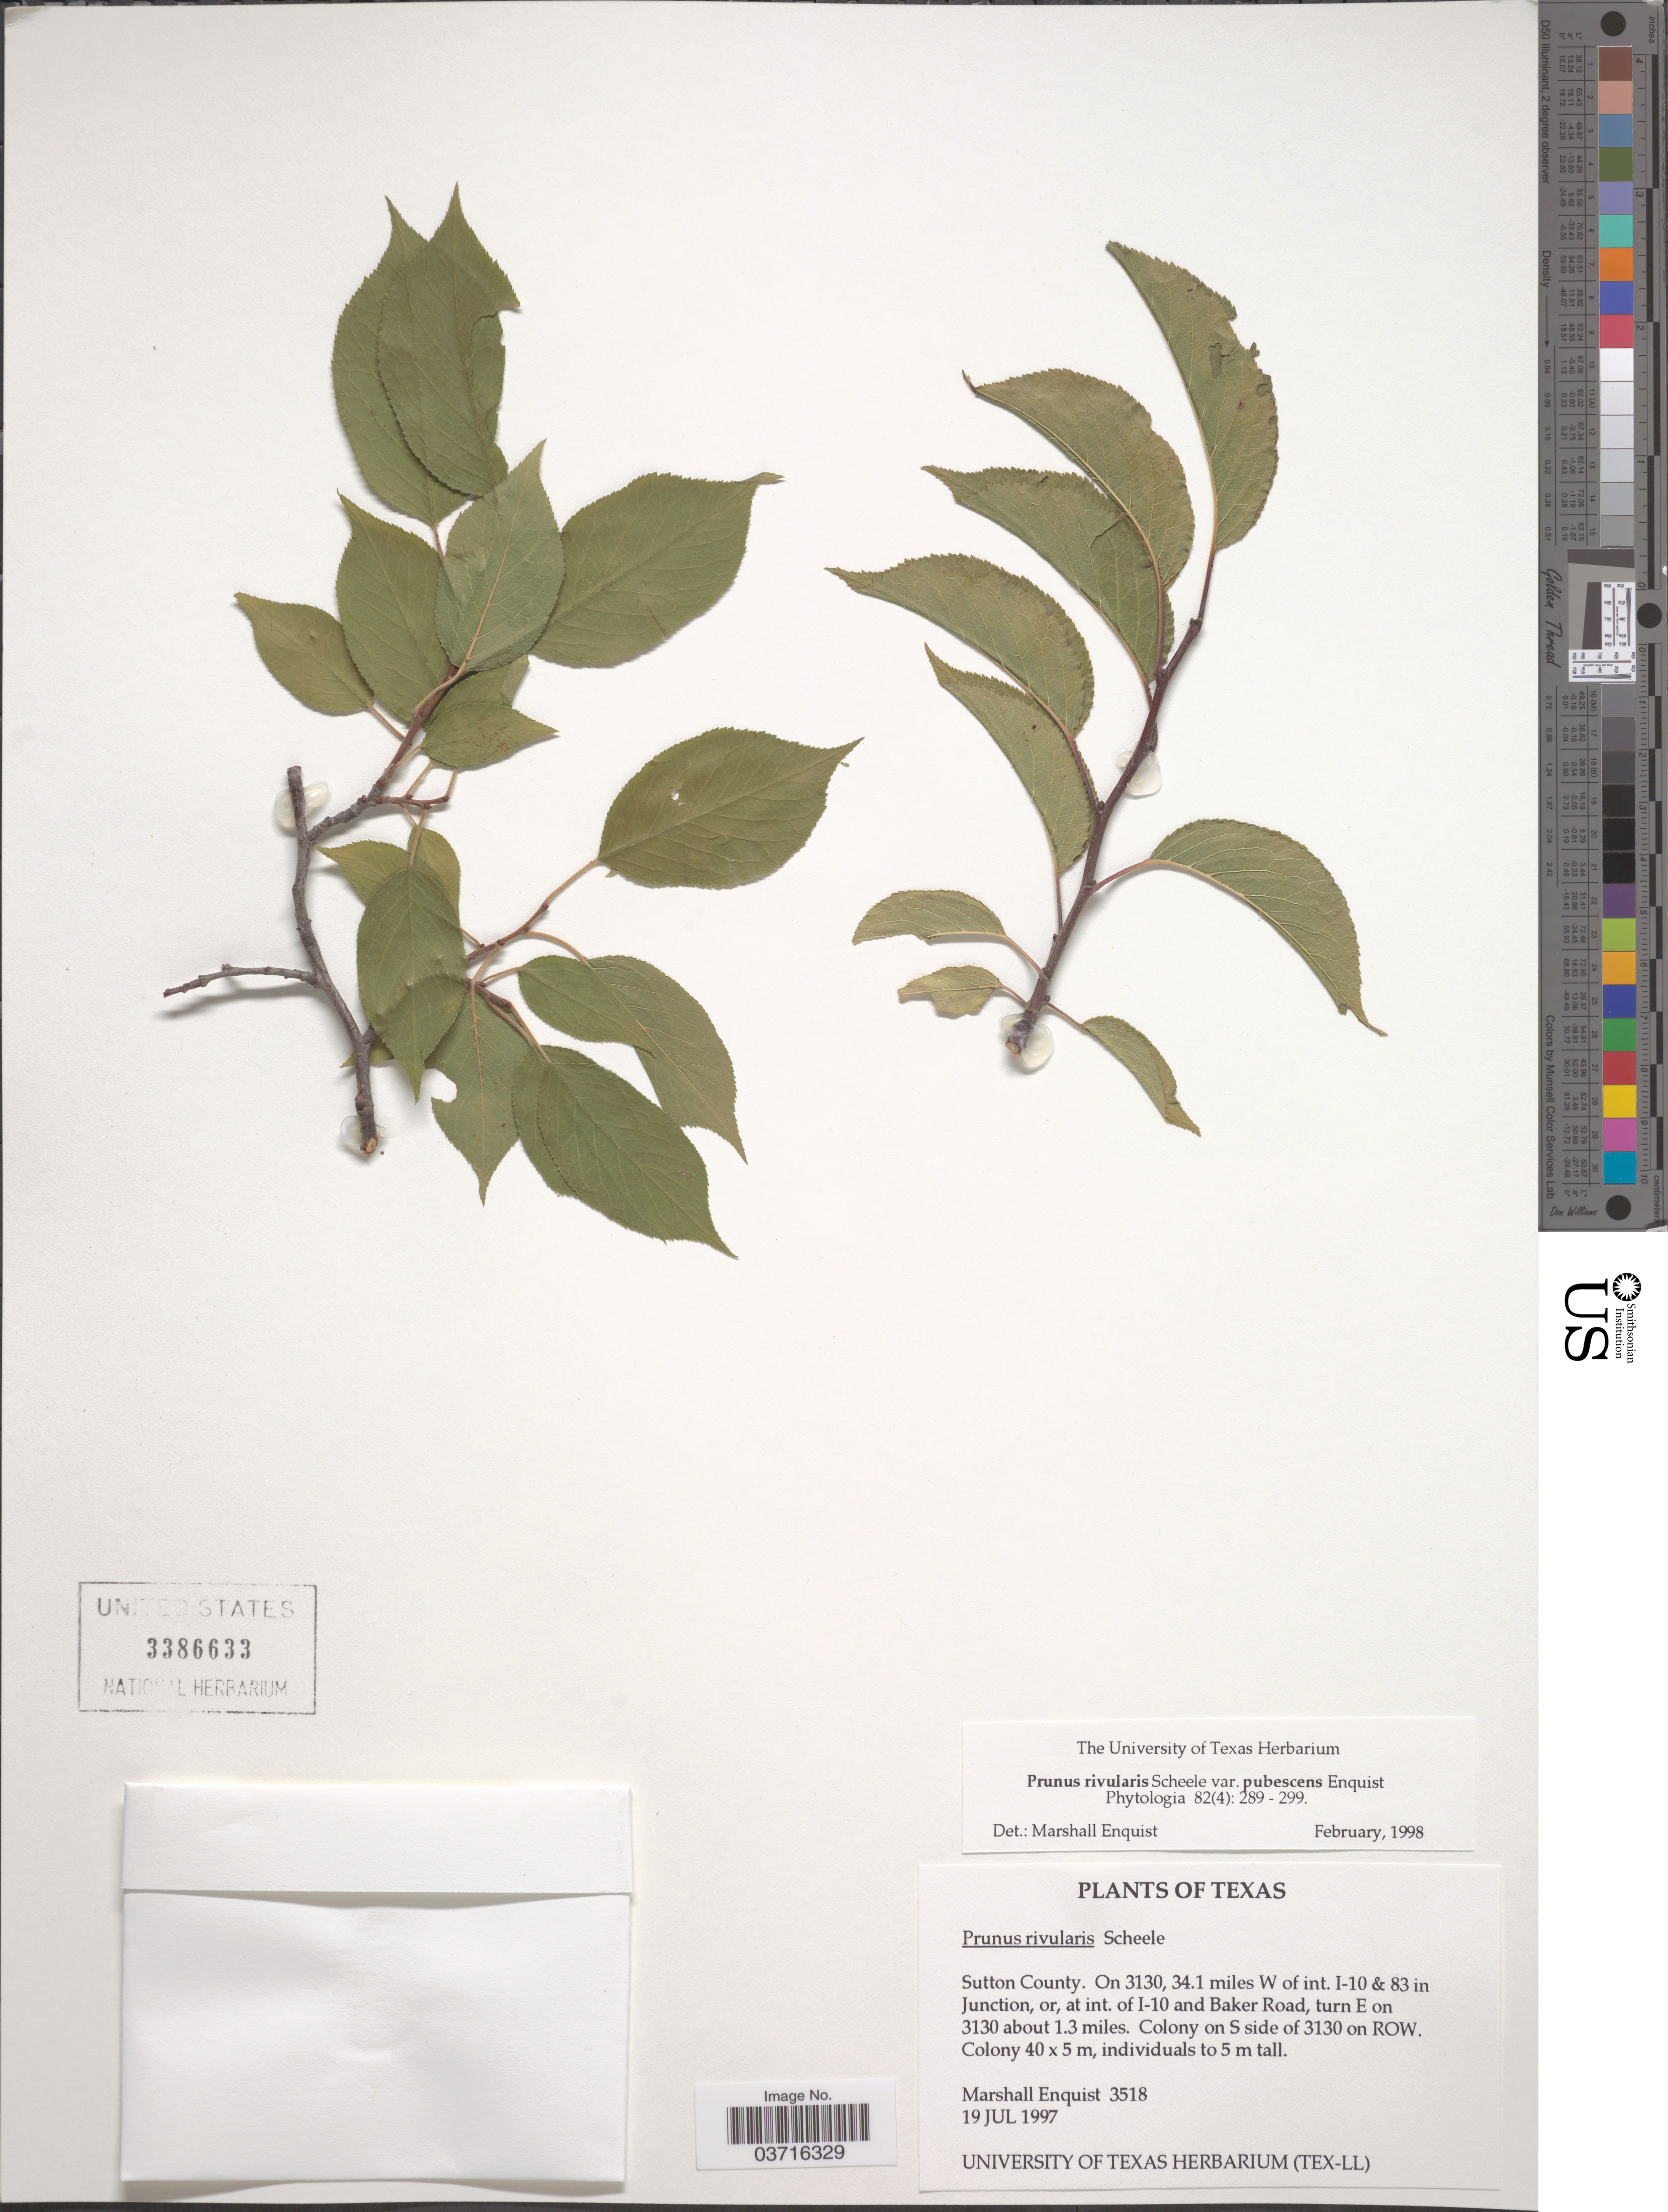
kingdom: Plantae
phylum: Tracheophyta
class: Magnoliopsida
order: Rosales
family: Rosaceae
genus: Prunus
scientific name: Prunus rivularis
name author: Scheele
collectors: M. Enquist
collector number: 3518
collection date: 1997-07-19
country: United States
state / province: Texas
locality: Sutton County. On 3130, 34.1 miles W of int. I-10 & 83 in Junction, or, at int. of I-10 and Baker Road, turn E on 3130 about 1.3 miles. Colony on S side of 3130 on ROW.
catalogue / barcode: US 3386633